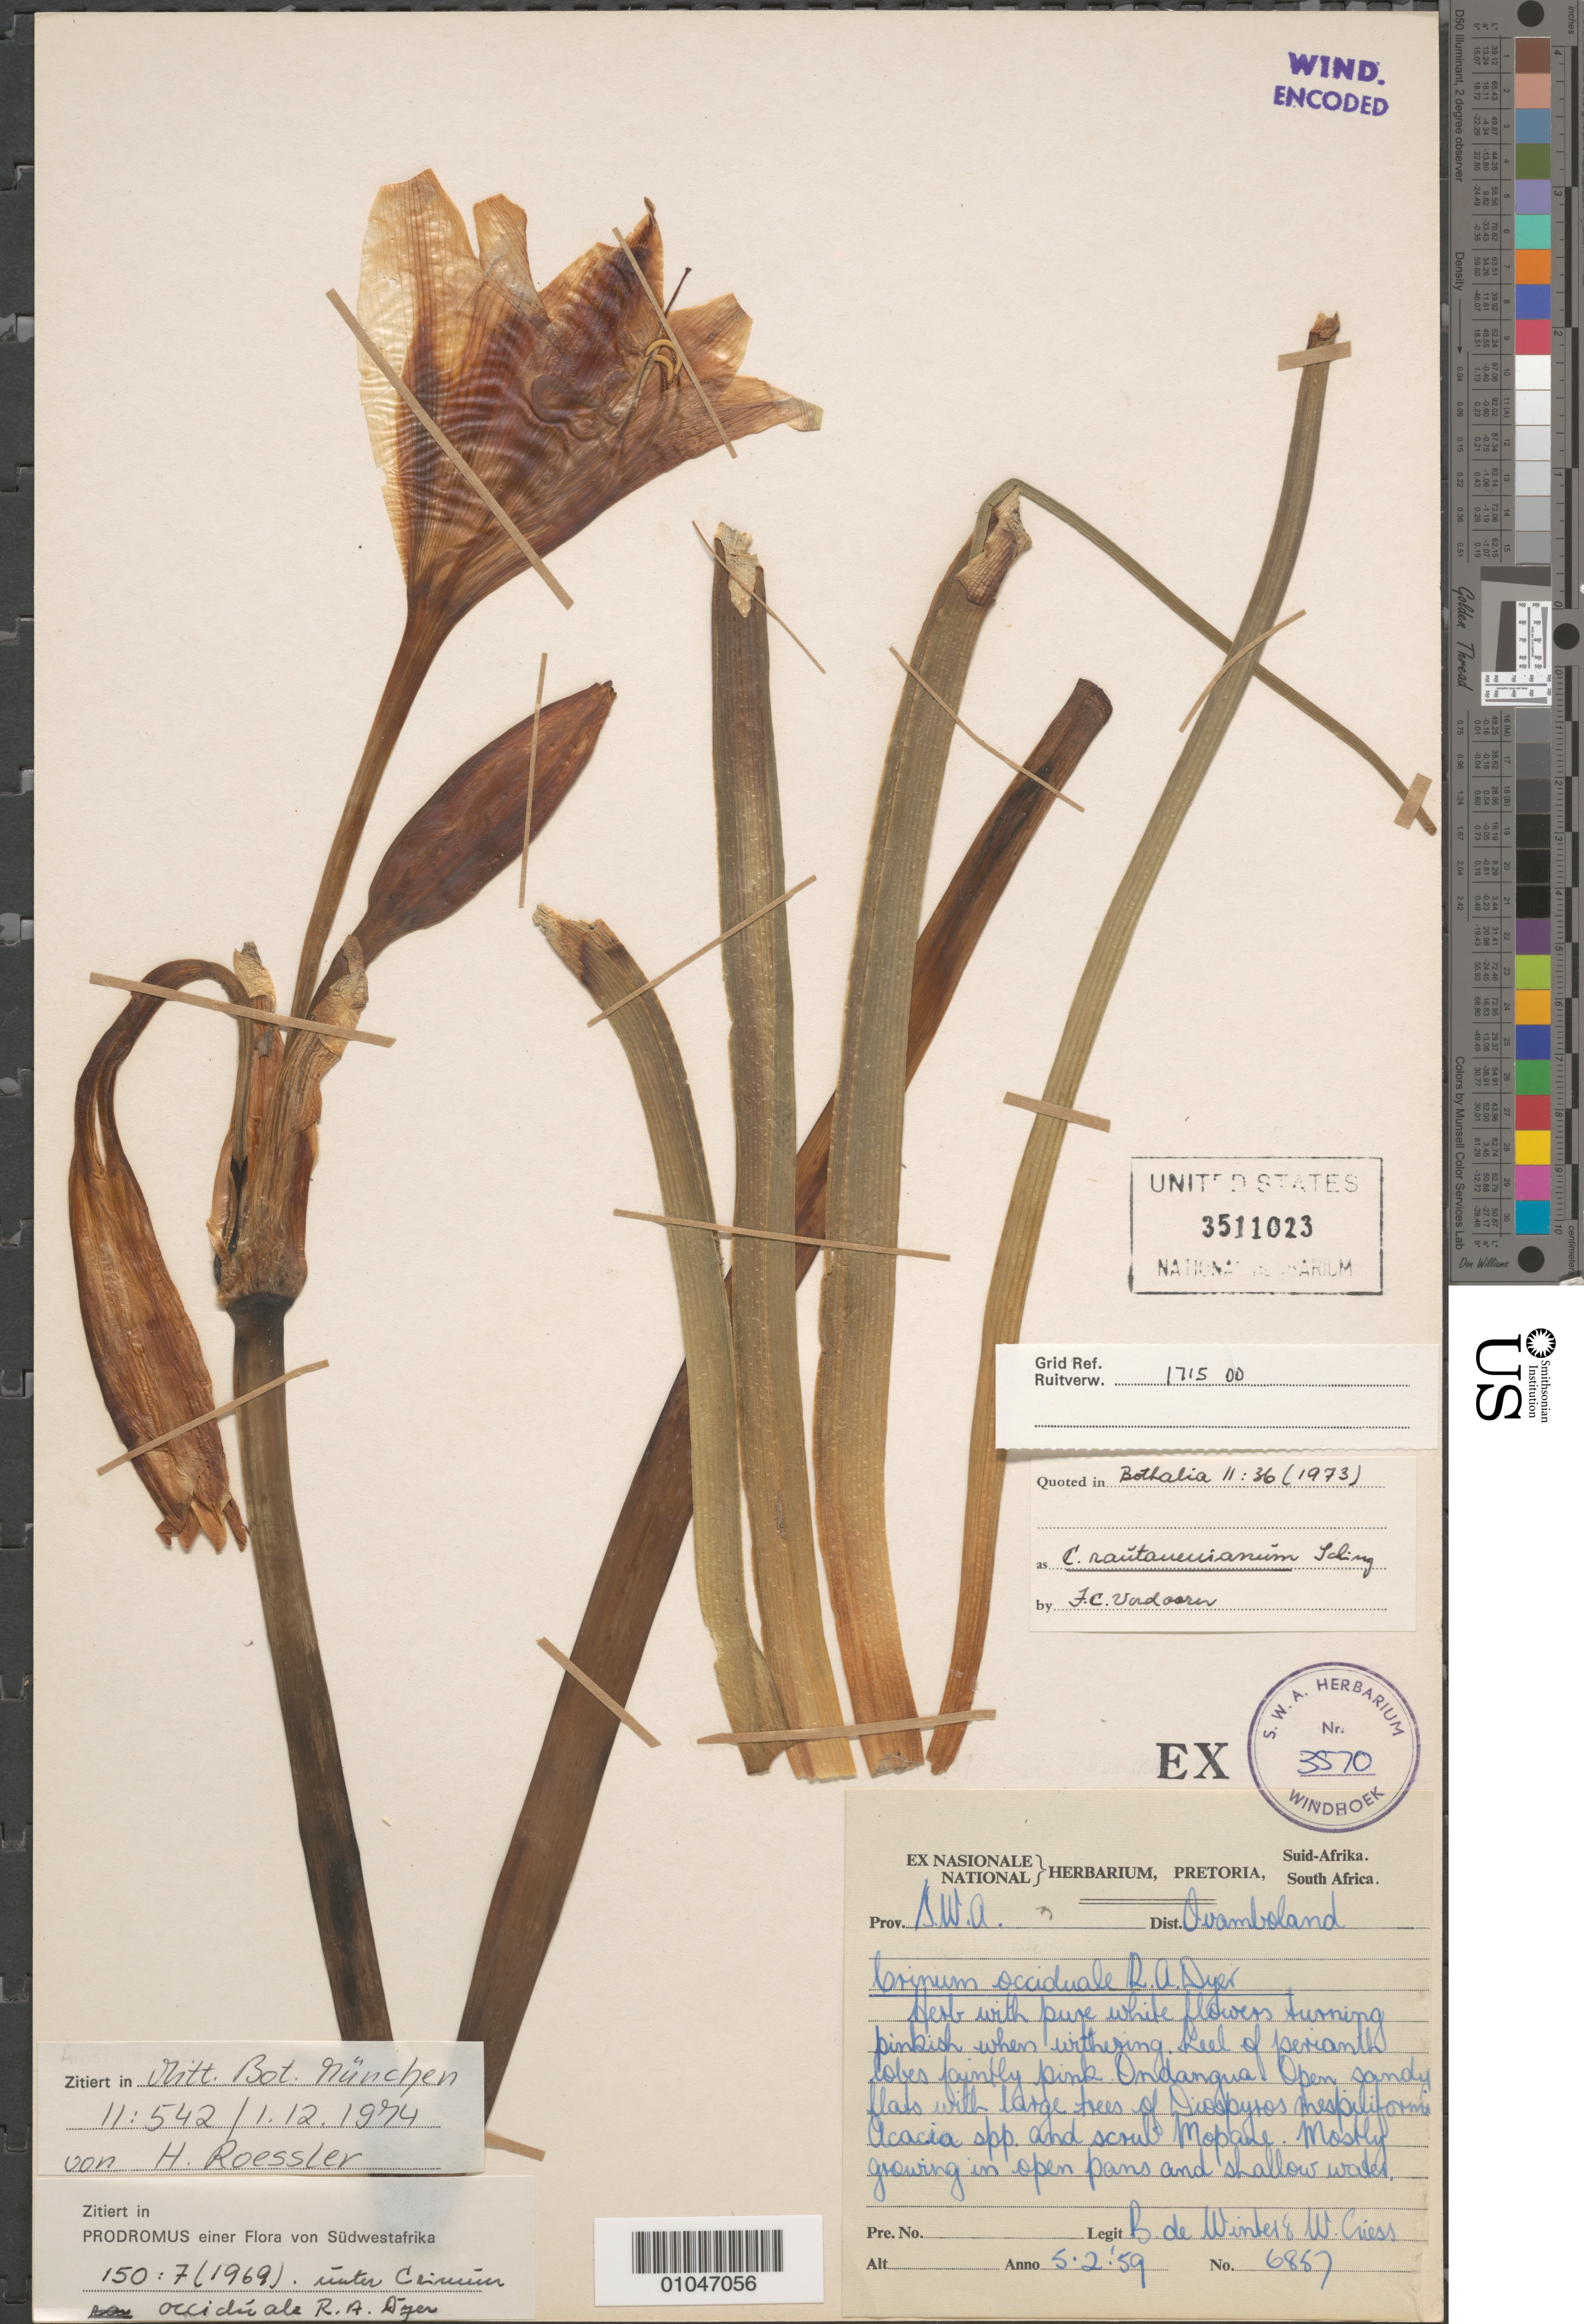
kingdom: Plantae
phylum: Tracheophyta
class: Liliopsida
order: Asparagales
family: Amaryllidaceae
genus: Crinum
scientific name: Crinum occiduale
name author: R.A. Dyer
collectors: B. de Winter & W. Criess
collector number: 6857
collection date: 1959-02-05 or 1959-05-02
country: Namibia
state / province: Oshana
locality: Ondangua, Ovamboland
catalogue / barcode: US 3511023